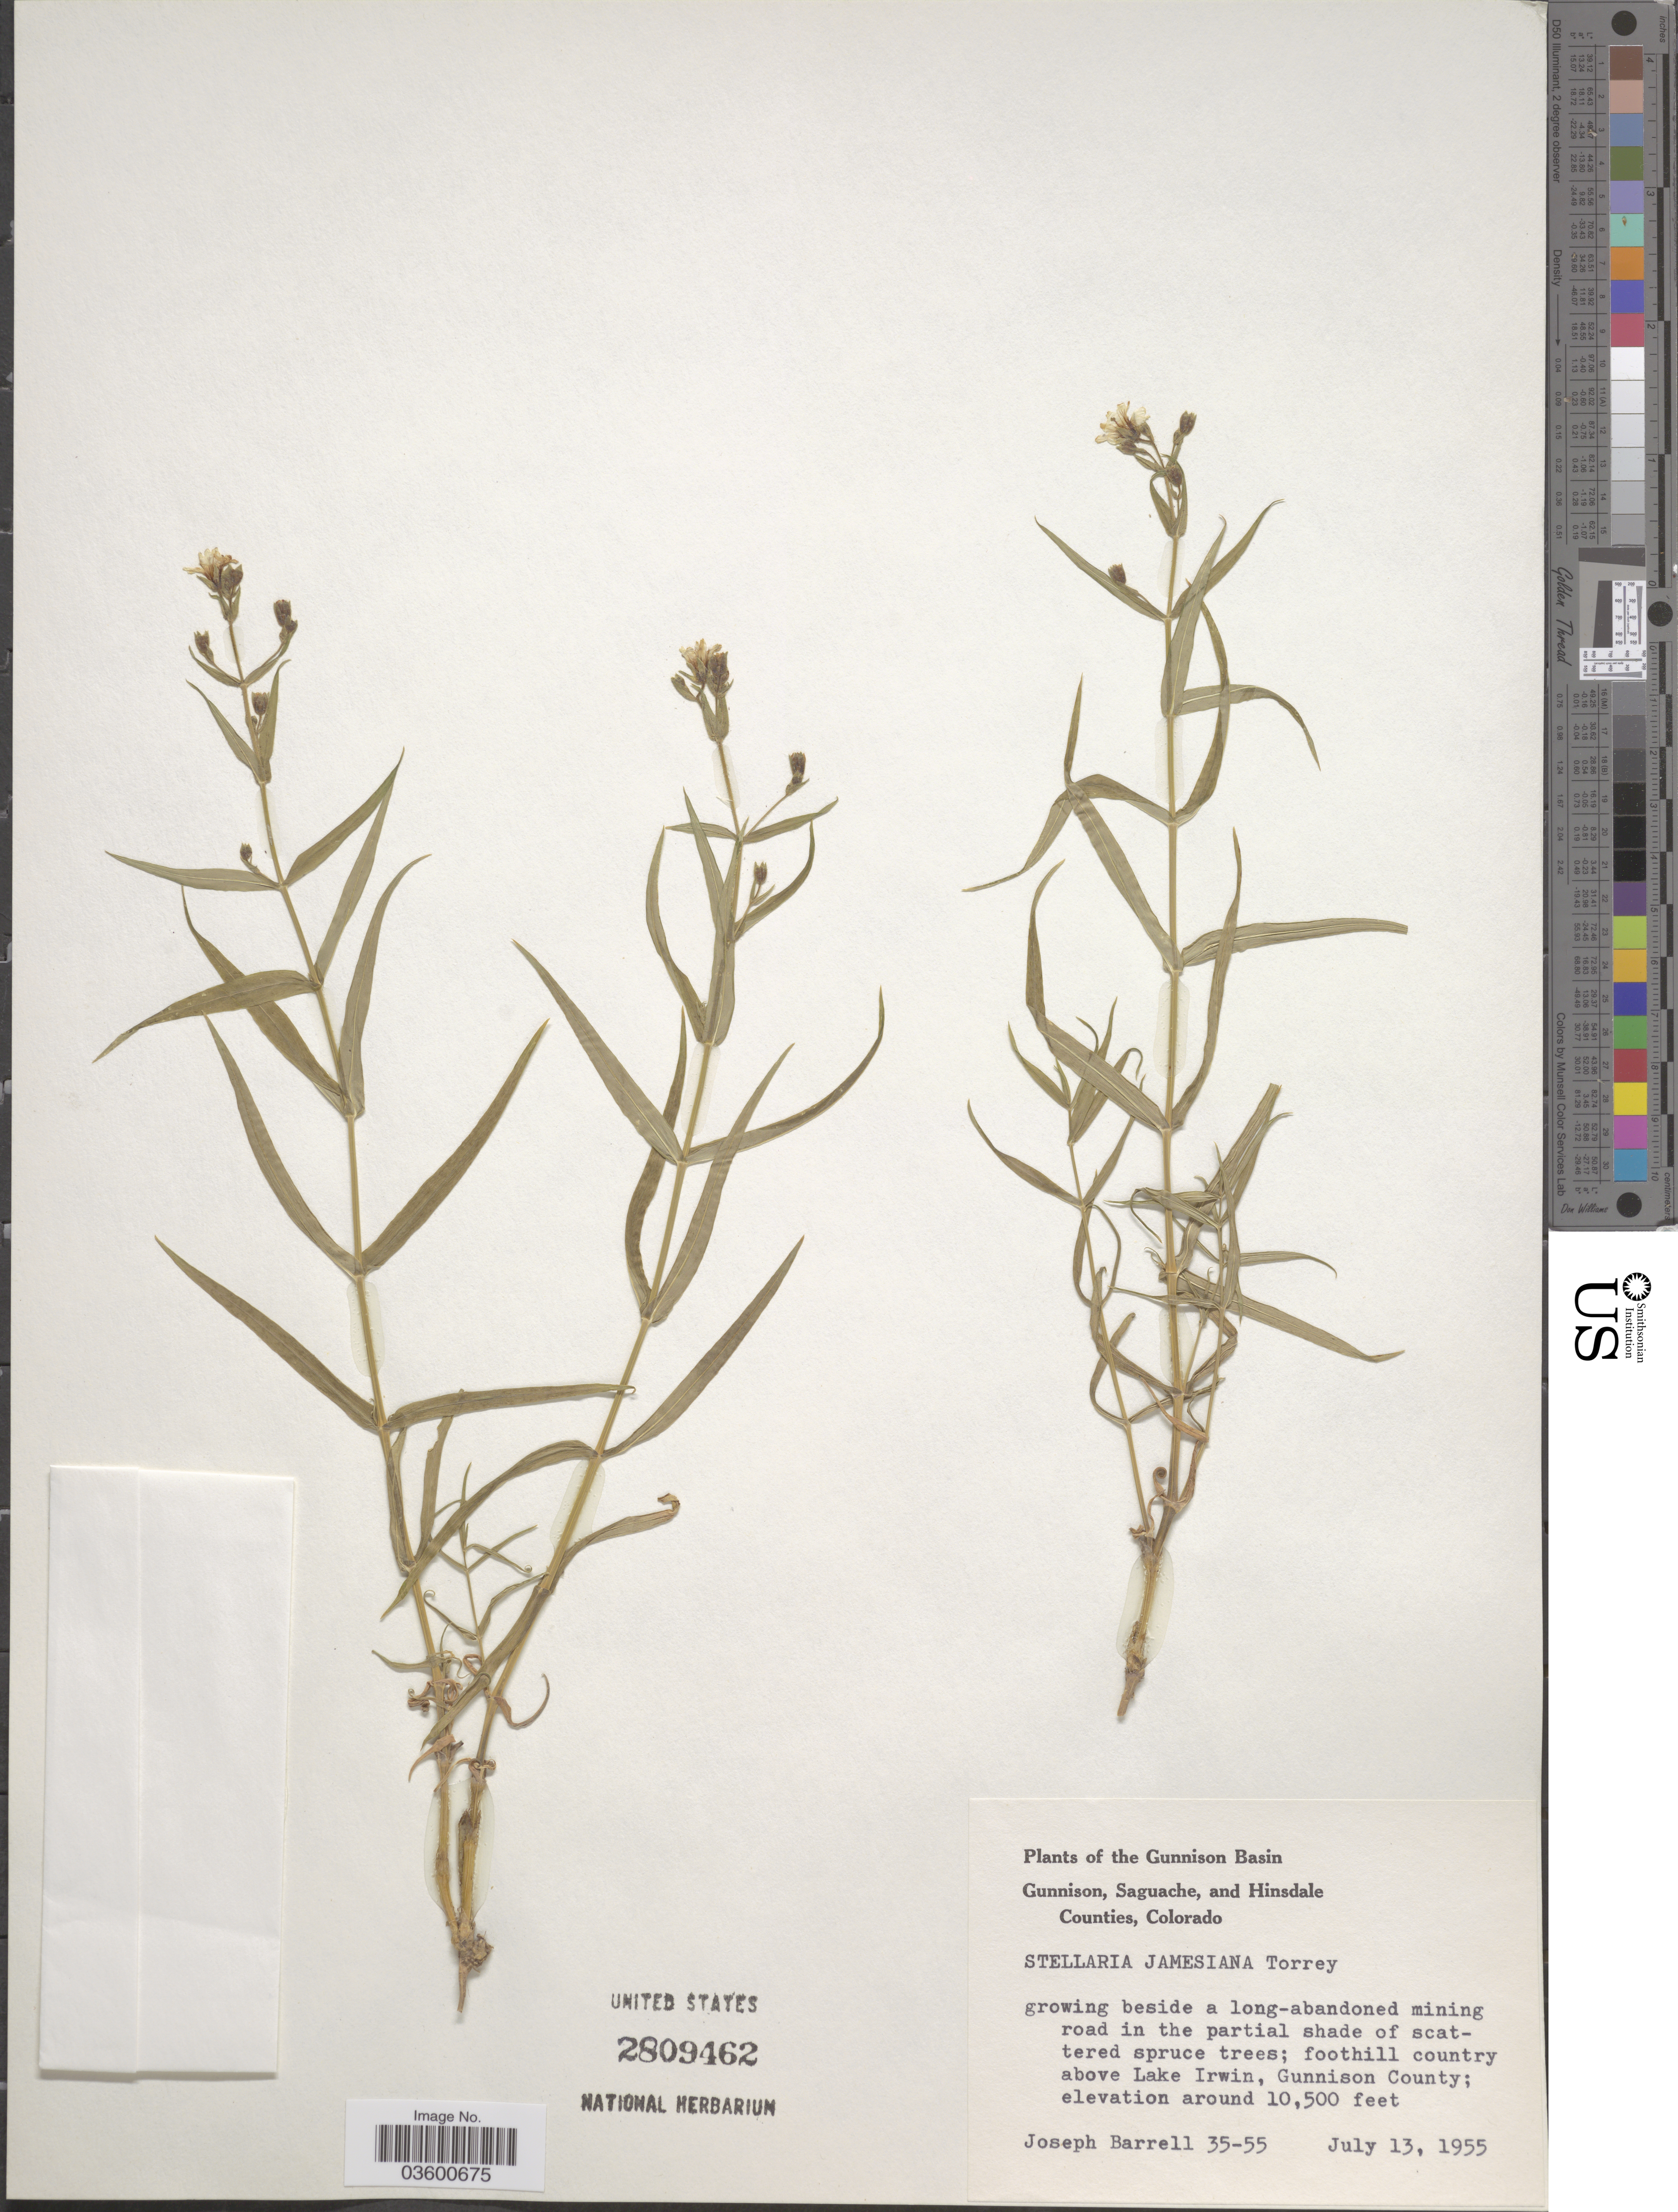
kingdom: Plantae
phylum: Tracheophyta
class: Magnoliopsida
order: Caryophyllales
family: Caryophyllaceae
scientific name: Torreyostellaria jamesiana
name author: (Torr.) Gang Yao et al.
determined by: Strong, M. T., (US), Smithsonian Institution - National Museum of Natural History (UNITED STATES)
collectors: J. Barrell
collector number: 35-55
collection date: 1955-07-13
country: United States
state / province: Colorado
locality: The Gunnison Basin. Foothill country above Lake Irwin, Gunnison County.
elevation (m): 3200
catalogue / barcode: US 2809462